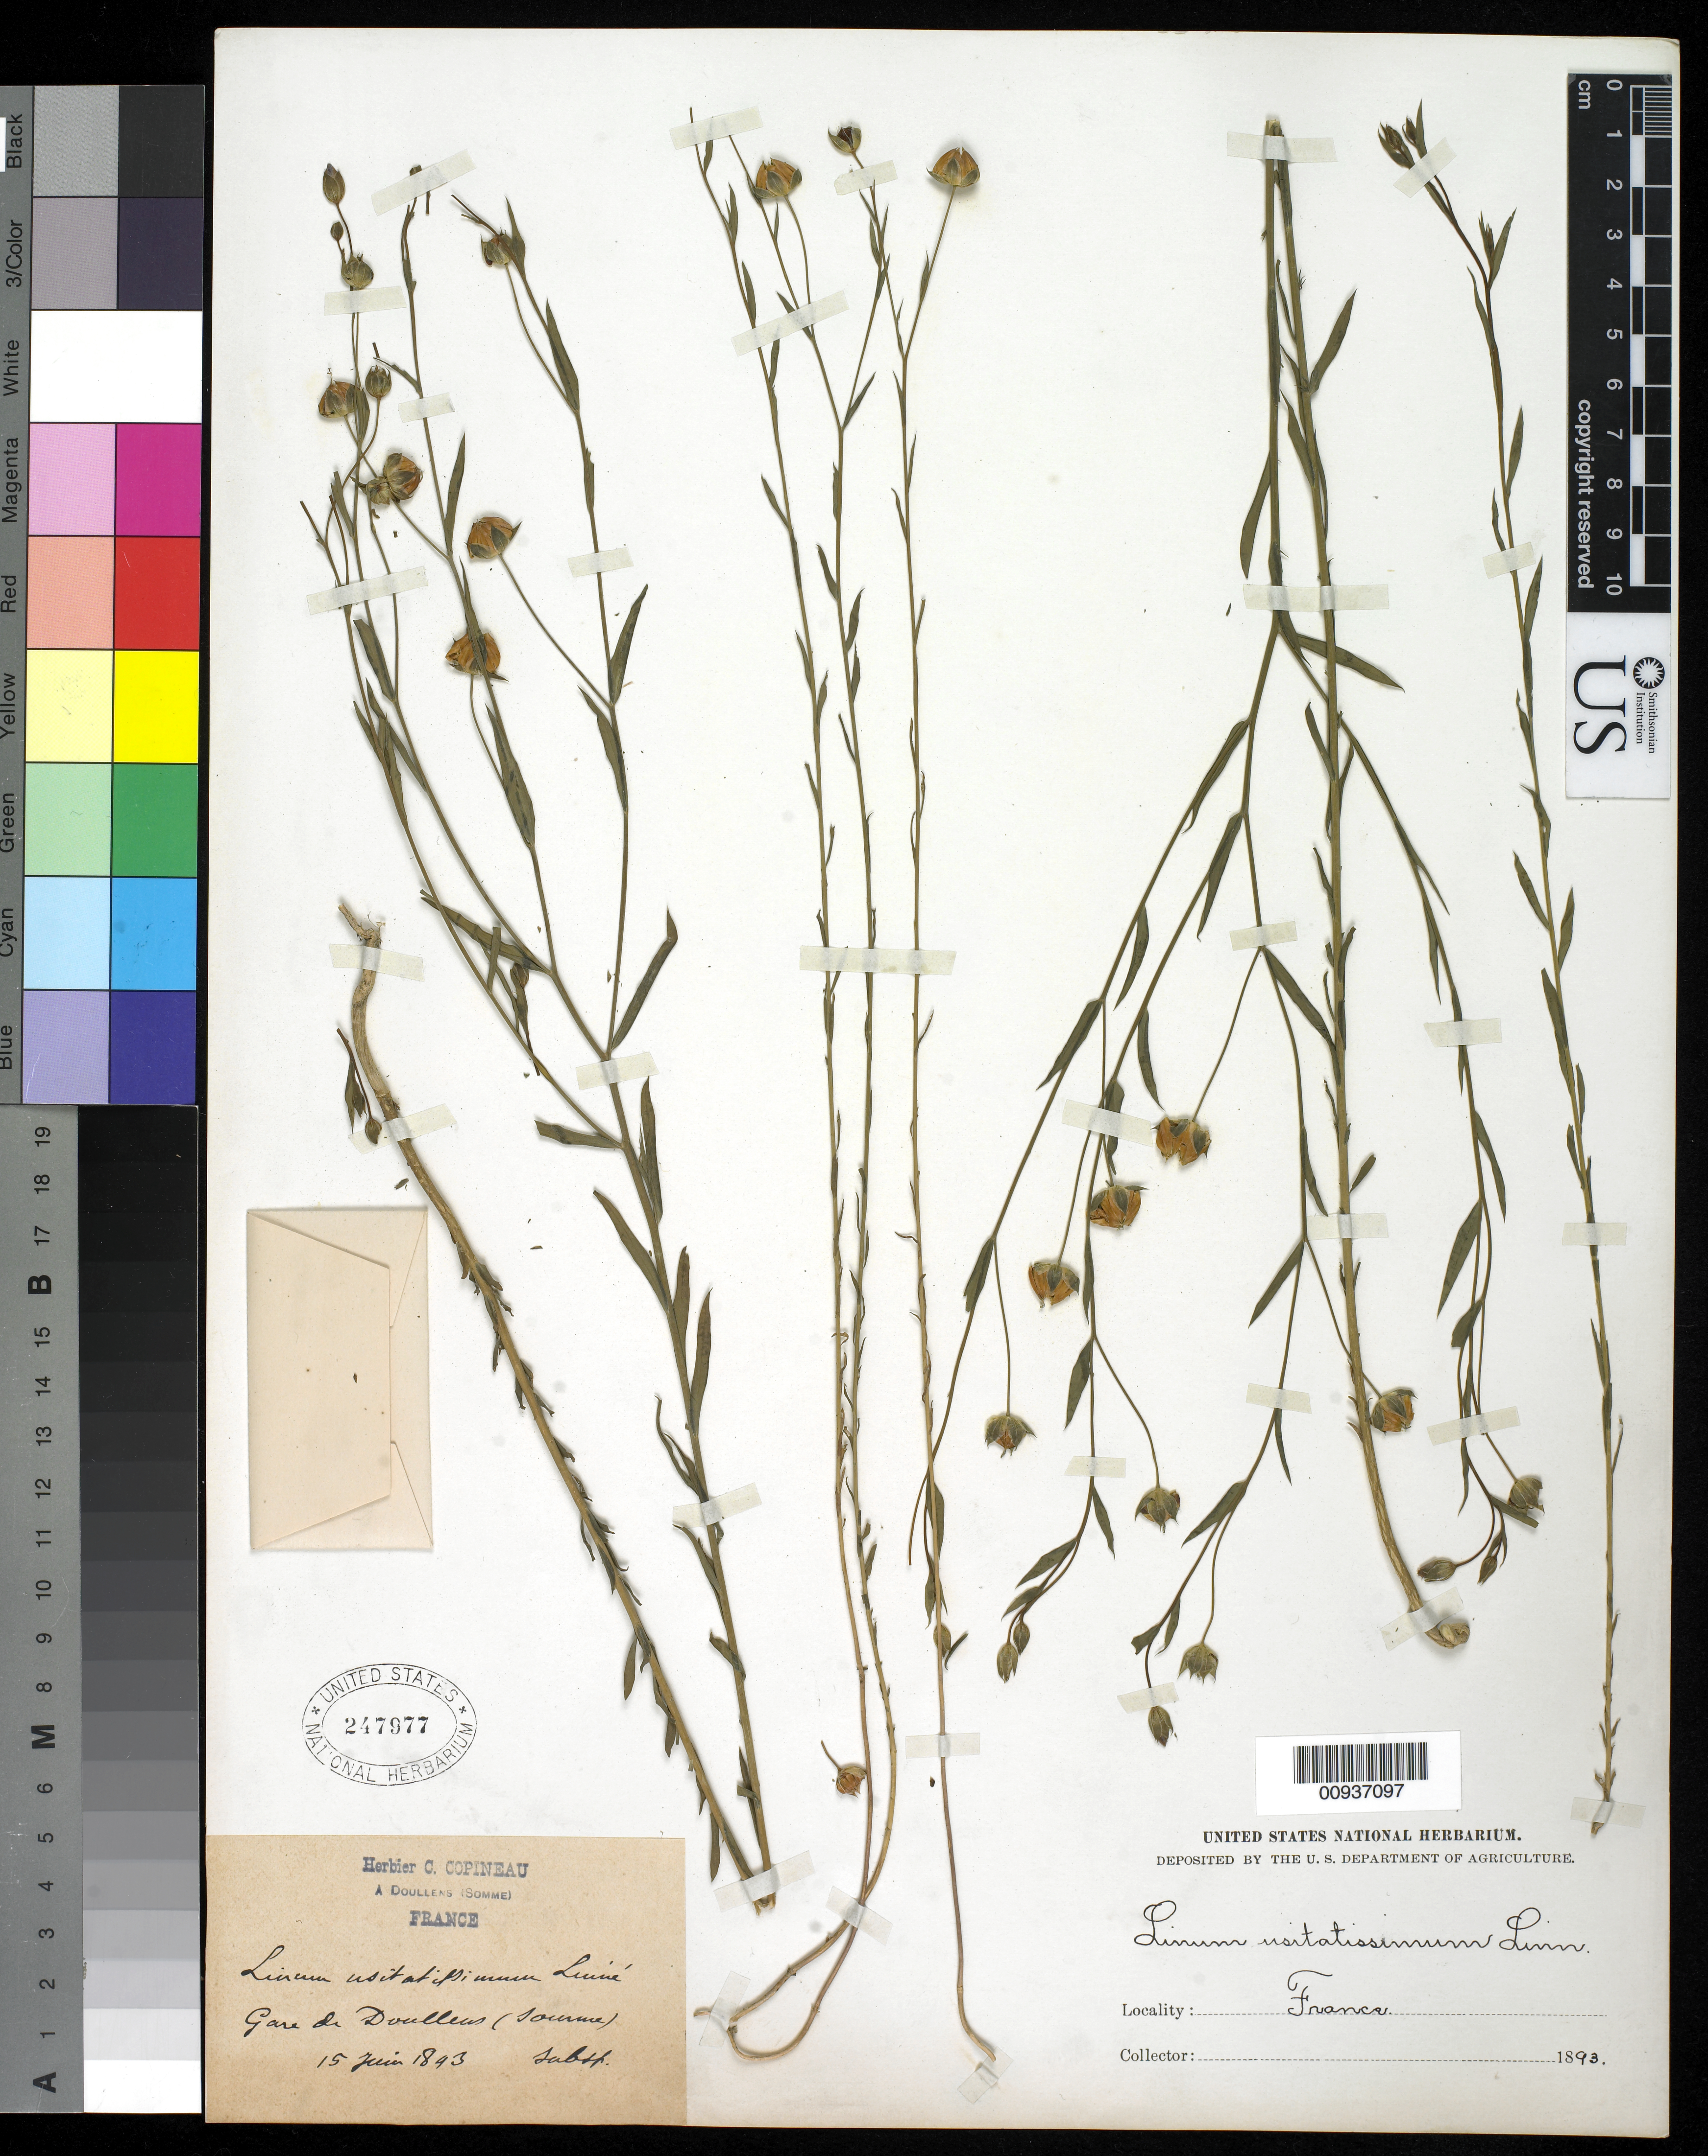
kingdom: Plantae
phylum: Tracheophyta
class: Magnoliopsida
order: Malpighiales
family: Linaceae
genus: Linum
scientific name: Linum usitatissimum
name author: L.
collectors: C. Copineau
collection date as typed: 15 Jun 1893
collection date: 1893-06-15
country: France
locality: Gare de Doullens (Somme)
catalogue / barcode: US 247977